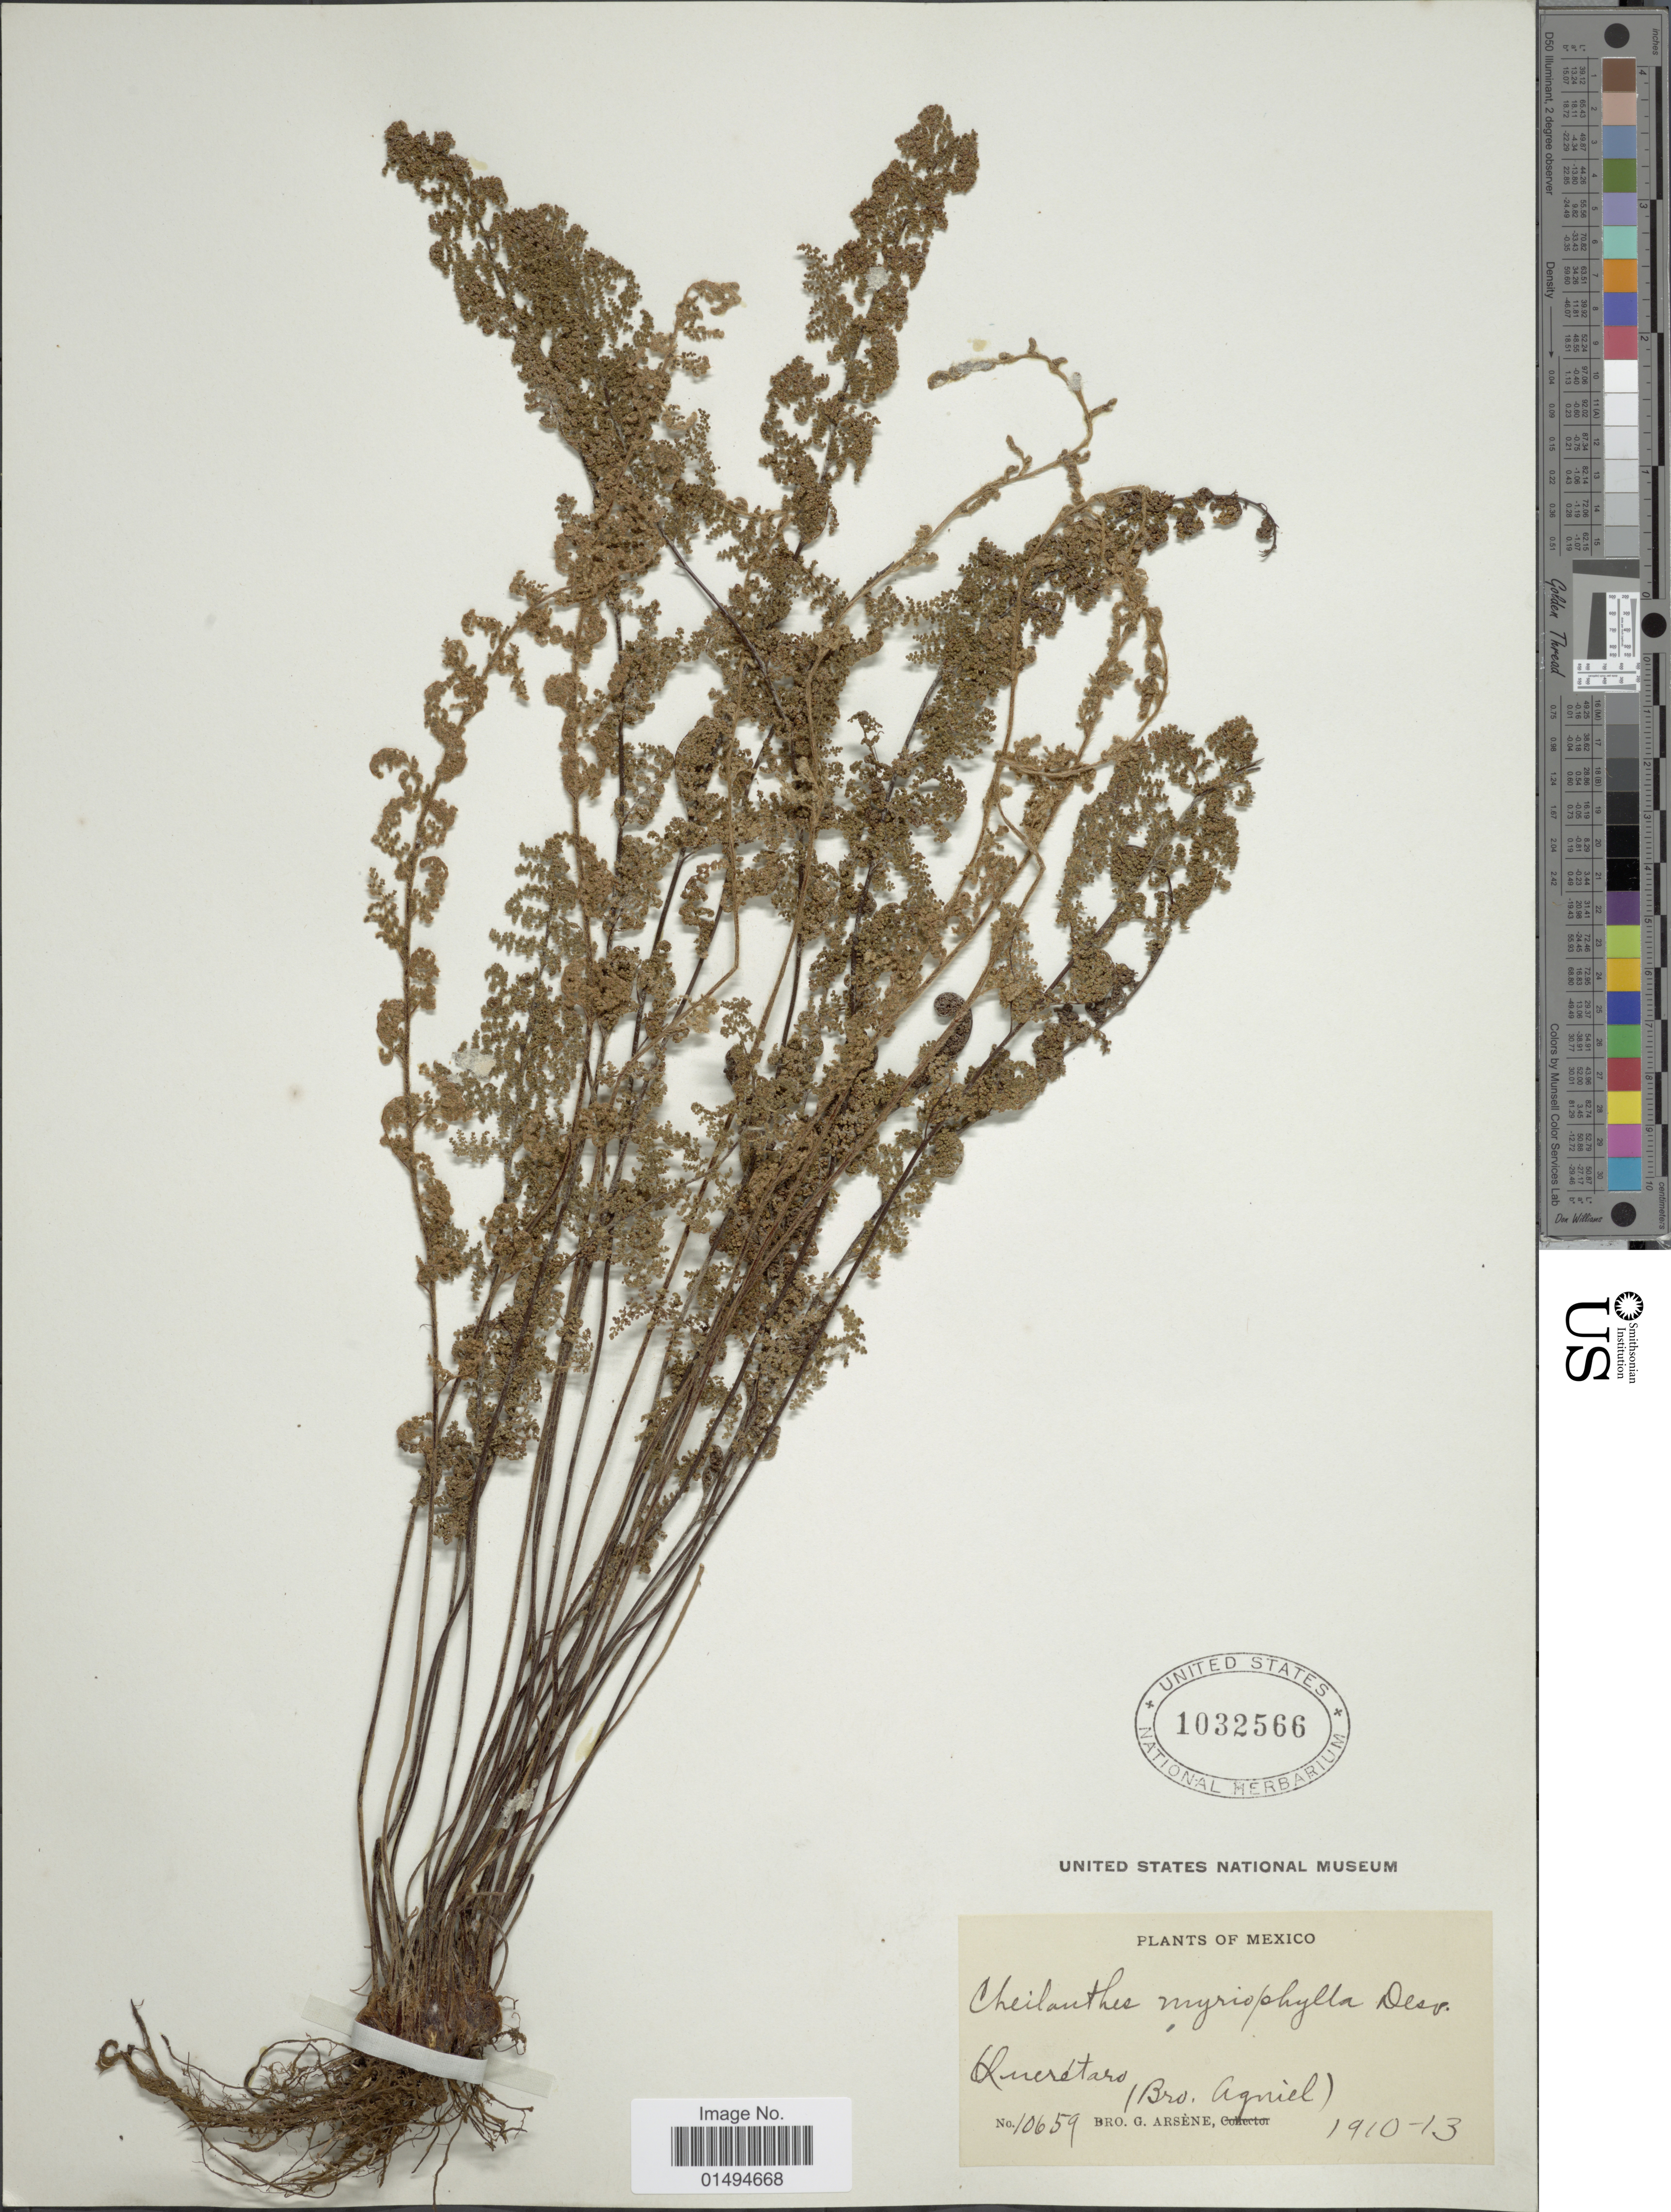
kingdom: Plantae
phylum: Tracheophyta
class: Polypodiopsida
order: Polypodiales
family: Pteridaceae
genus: Myriopteris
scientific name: Myriopteris myriophylla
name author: (Desv.) J. Sm.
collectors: Bro. G. Arsène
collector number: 10659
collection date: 1910/1913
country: Mexico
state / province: Querétaro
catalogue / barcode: US 1032566